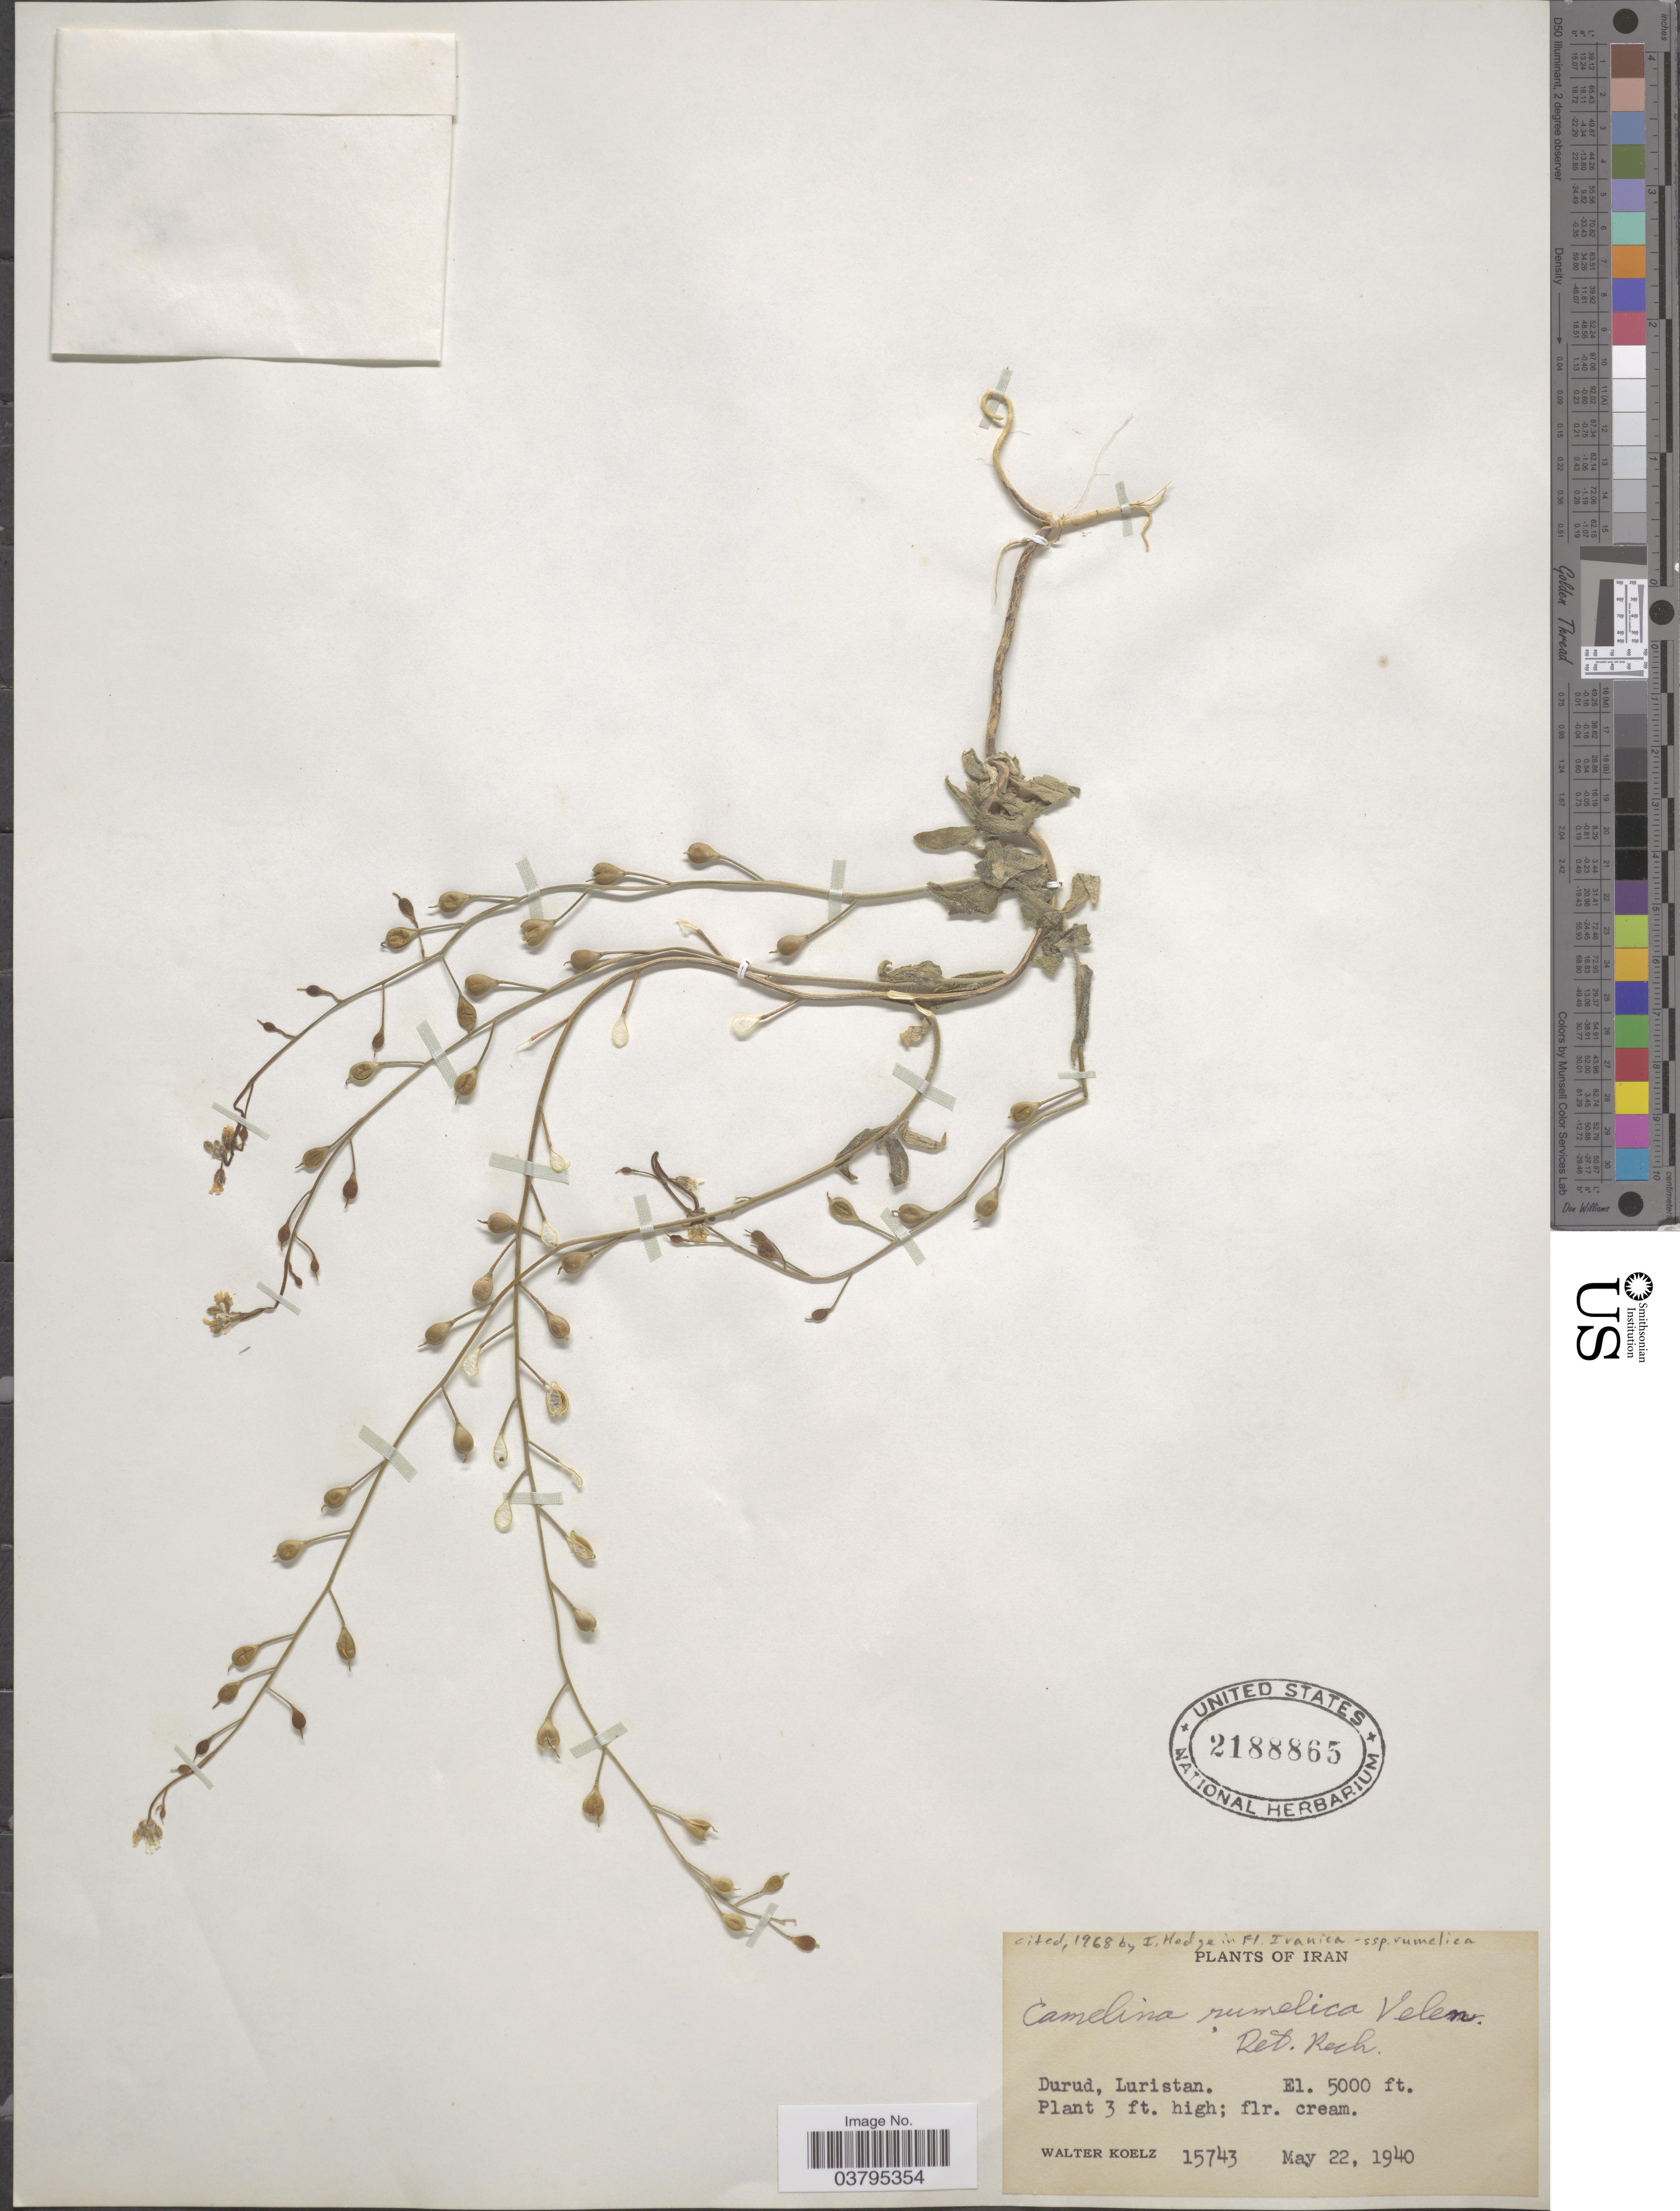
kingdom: Plantae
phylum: Tracheophyta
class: Magnoliopsida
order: Brassicales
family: Brassicaceae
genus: Camelina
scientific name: Camelina rumelica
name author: Velen.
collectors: W. N. Koelz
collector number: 15743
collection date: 1940-05-22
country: Iran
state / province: Lorestan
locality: Durud, Luristan.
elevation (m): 1524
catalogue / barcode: US 2188865